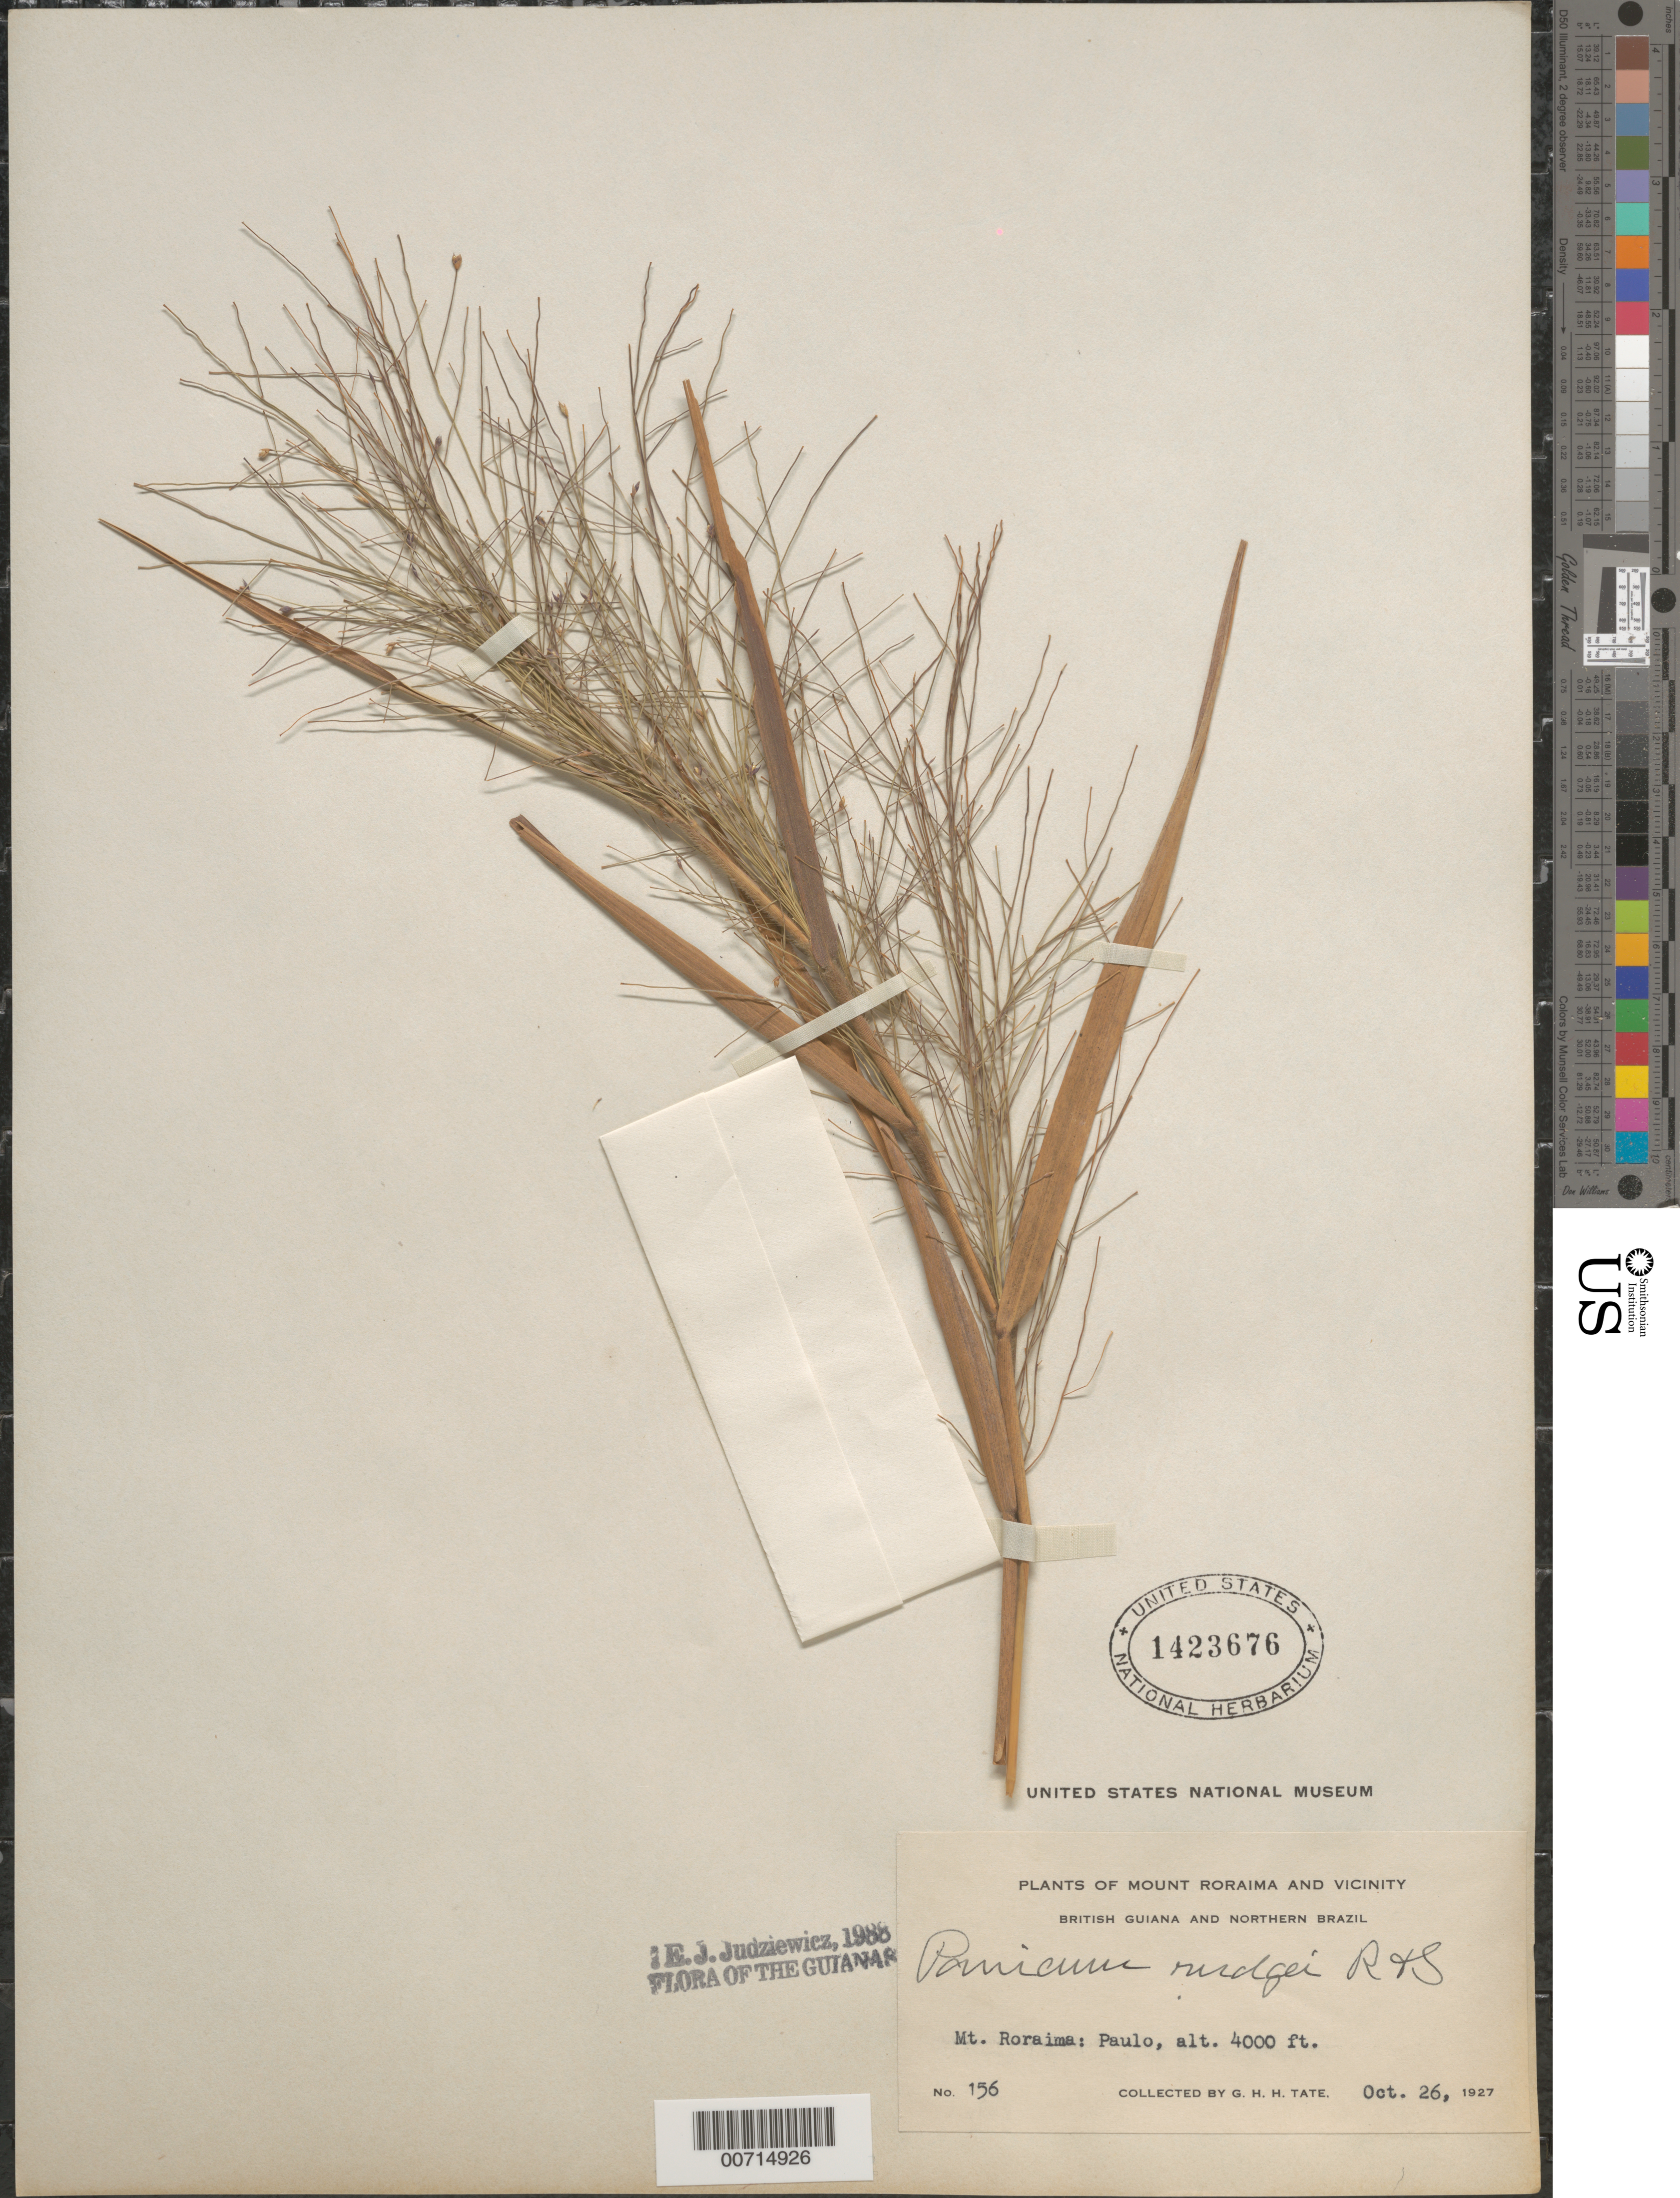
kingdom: Plantae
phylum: Tracheophyta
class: Liliopsida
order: Poales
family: Poaceae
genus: Panicum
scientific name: Panicum rudgei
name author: Roem. & Schult.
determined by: Judziewicz, E. J.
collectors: G. H. H.Tate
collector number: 156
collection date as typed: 26-Oct-27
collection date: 1927-10-26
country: Venezuela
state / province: Bolívar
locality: Mt. Roraima, Paulo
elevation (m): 1219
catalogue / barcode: US 1423676